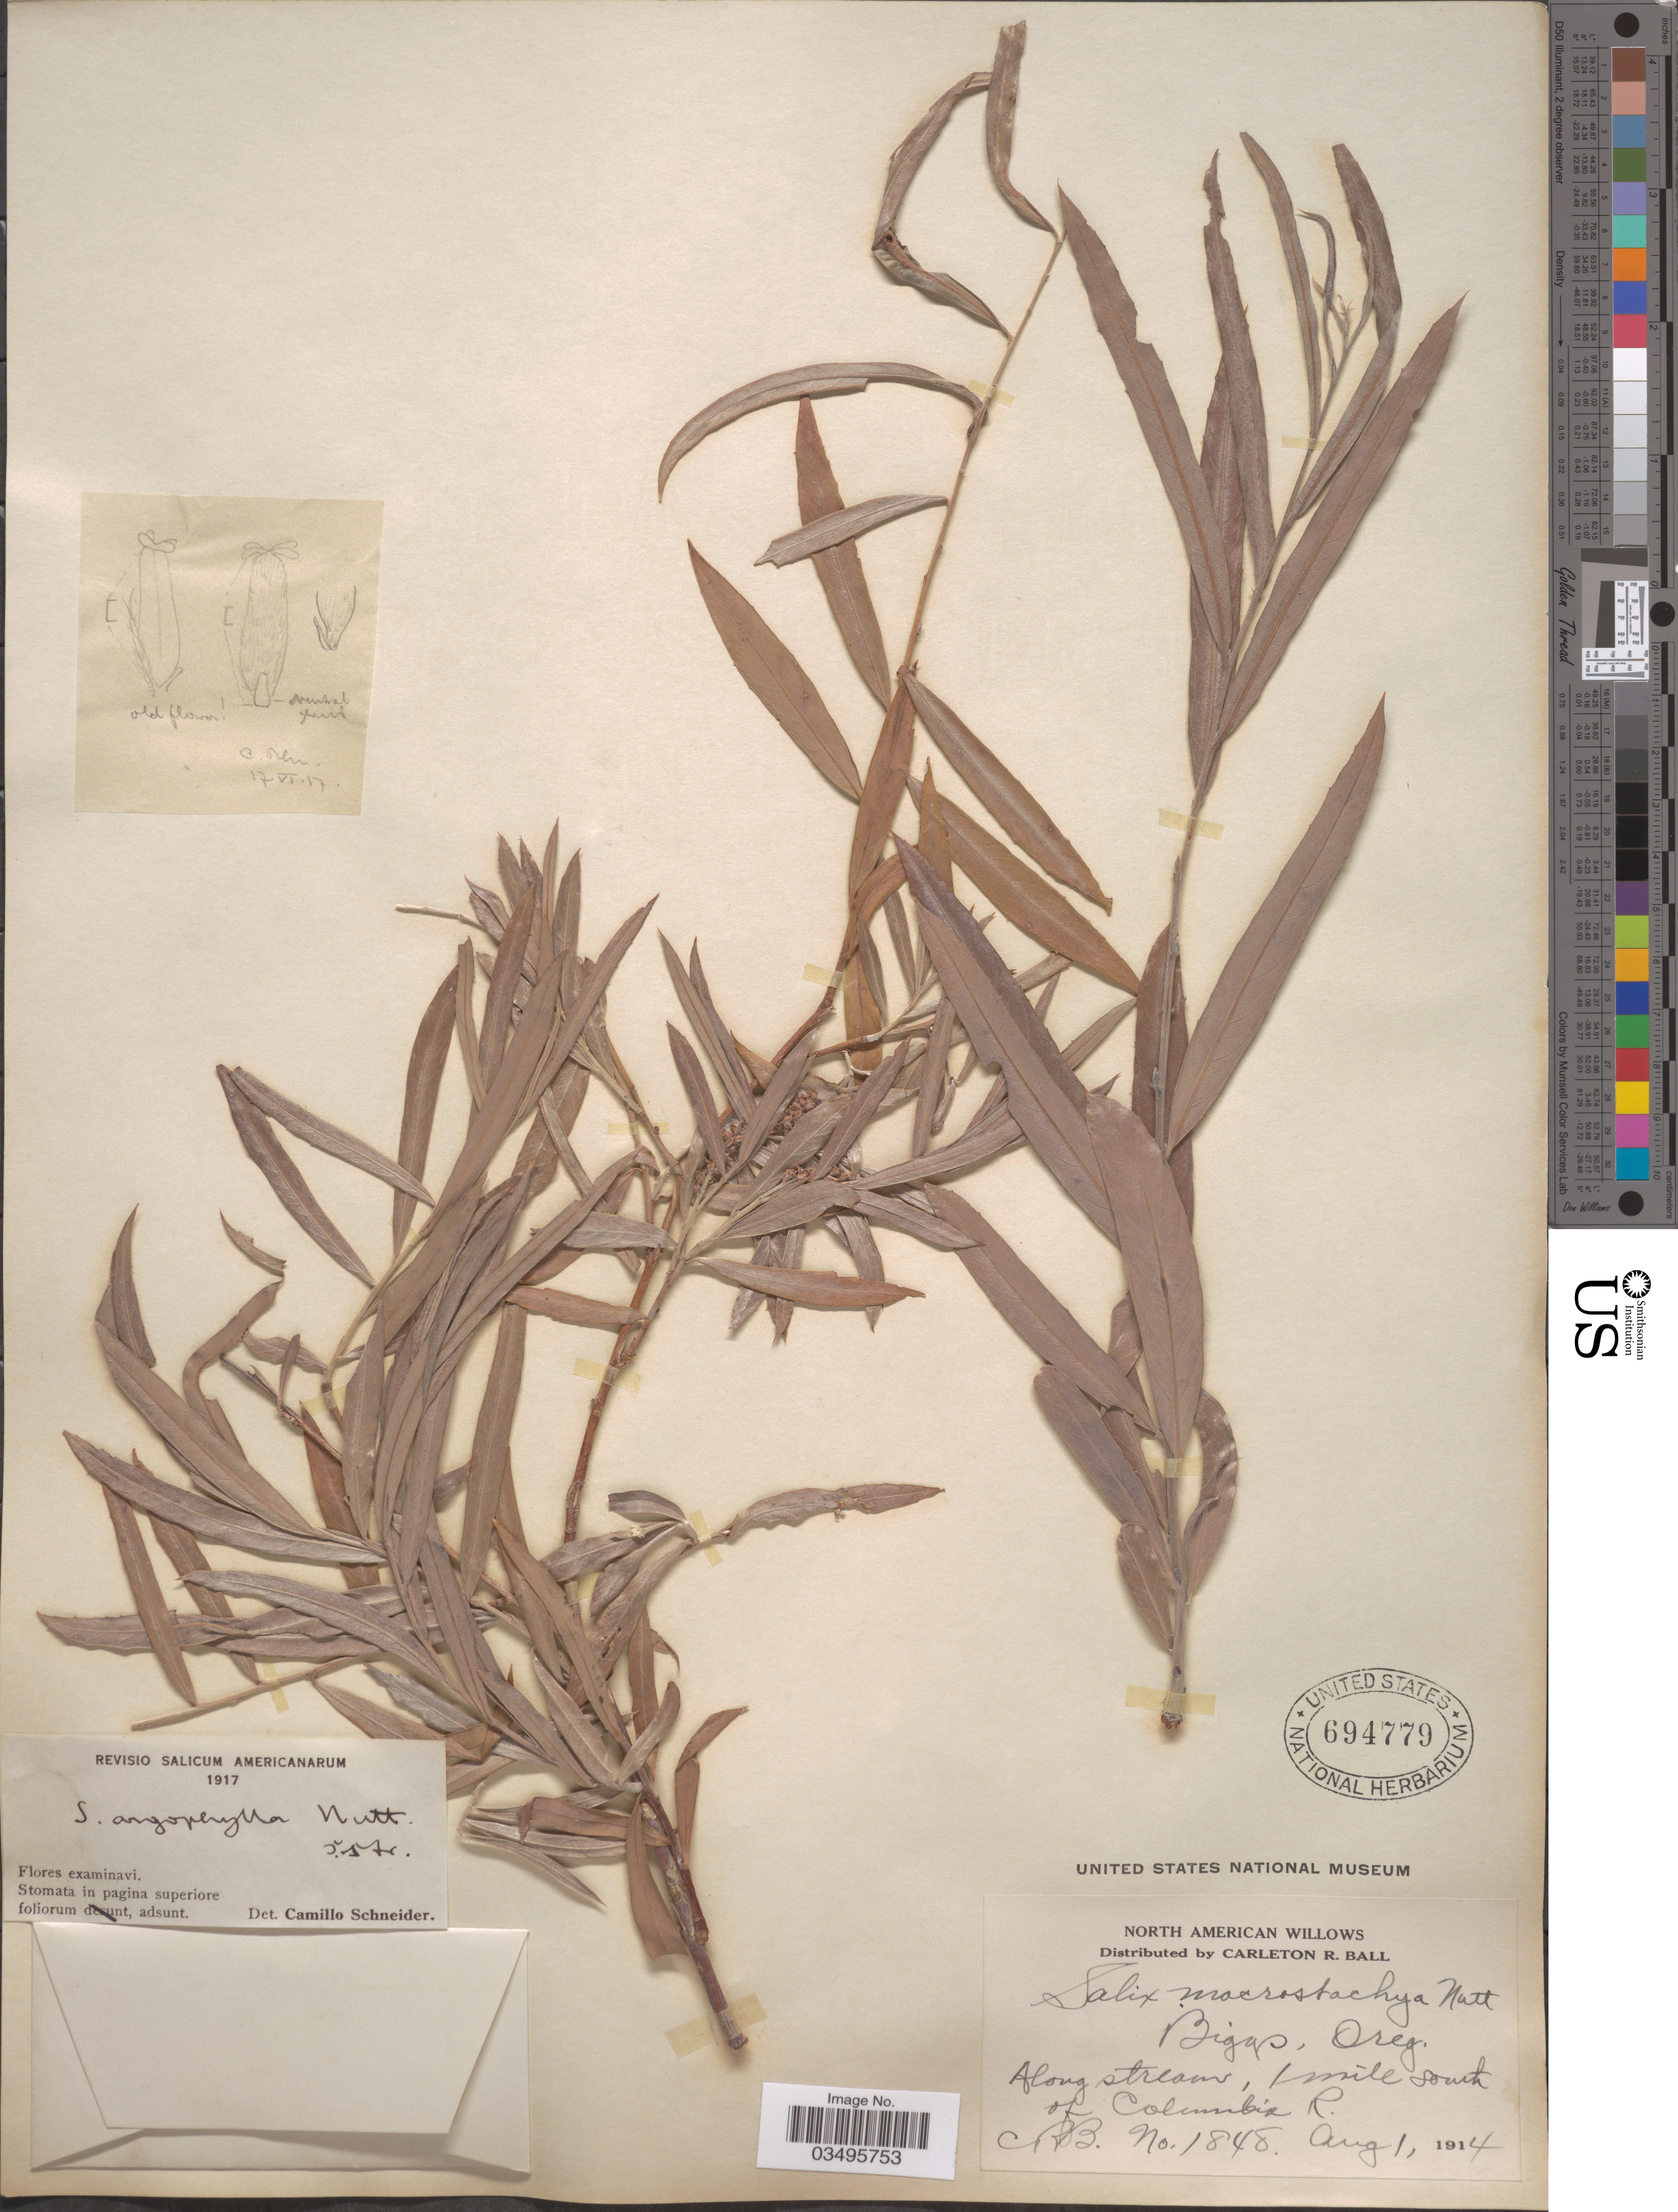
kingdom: Plantae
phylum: Tracheophyta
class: Magnoliopsida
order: Malpighiales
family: Salicaceae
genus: Salix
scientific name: Salix argophylla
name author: Nutt.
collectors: C. R. Ball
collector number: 1848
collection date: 1914-08-01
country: United States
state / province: Oregon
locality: Biggs. 1 mile south of Columbia R.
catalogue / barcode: US 694779